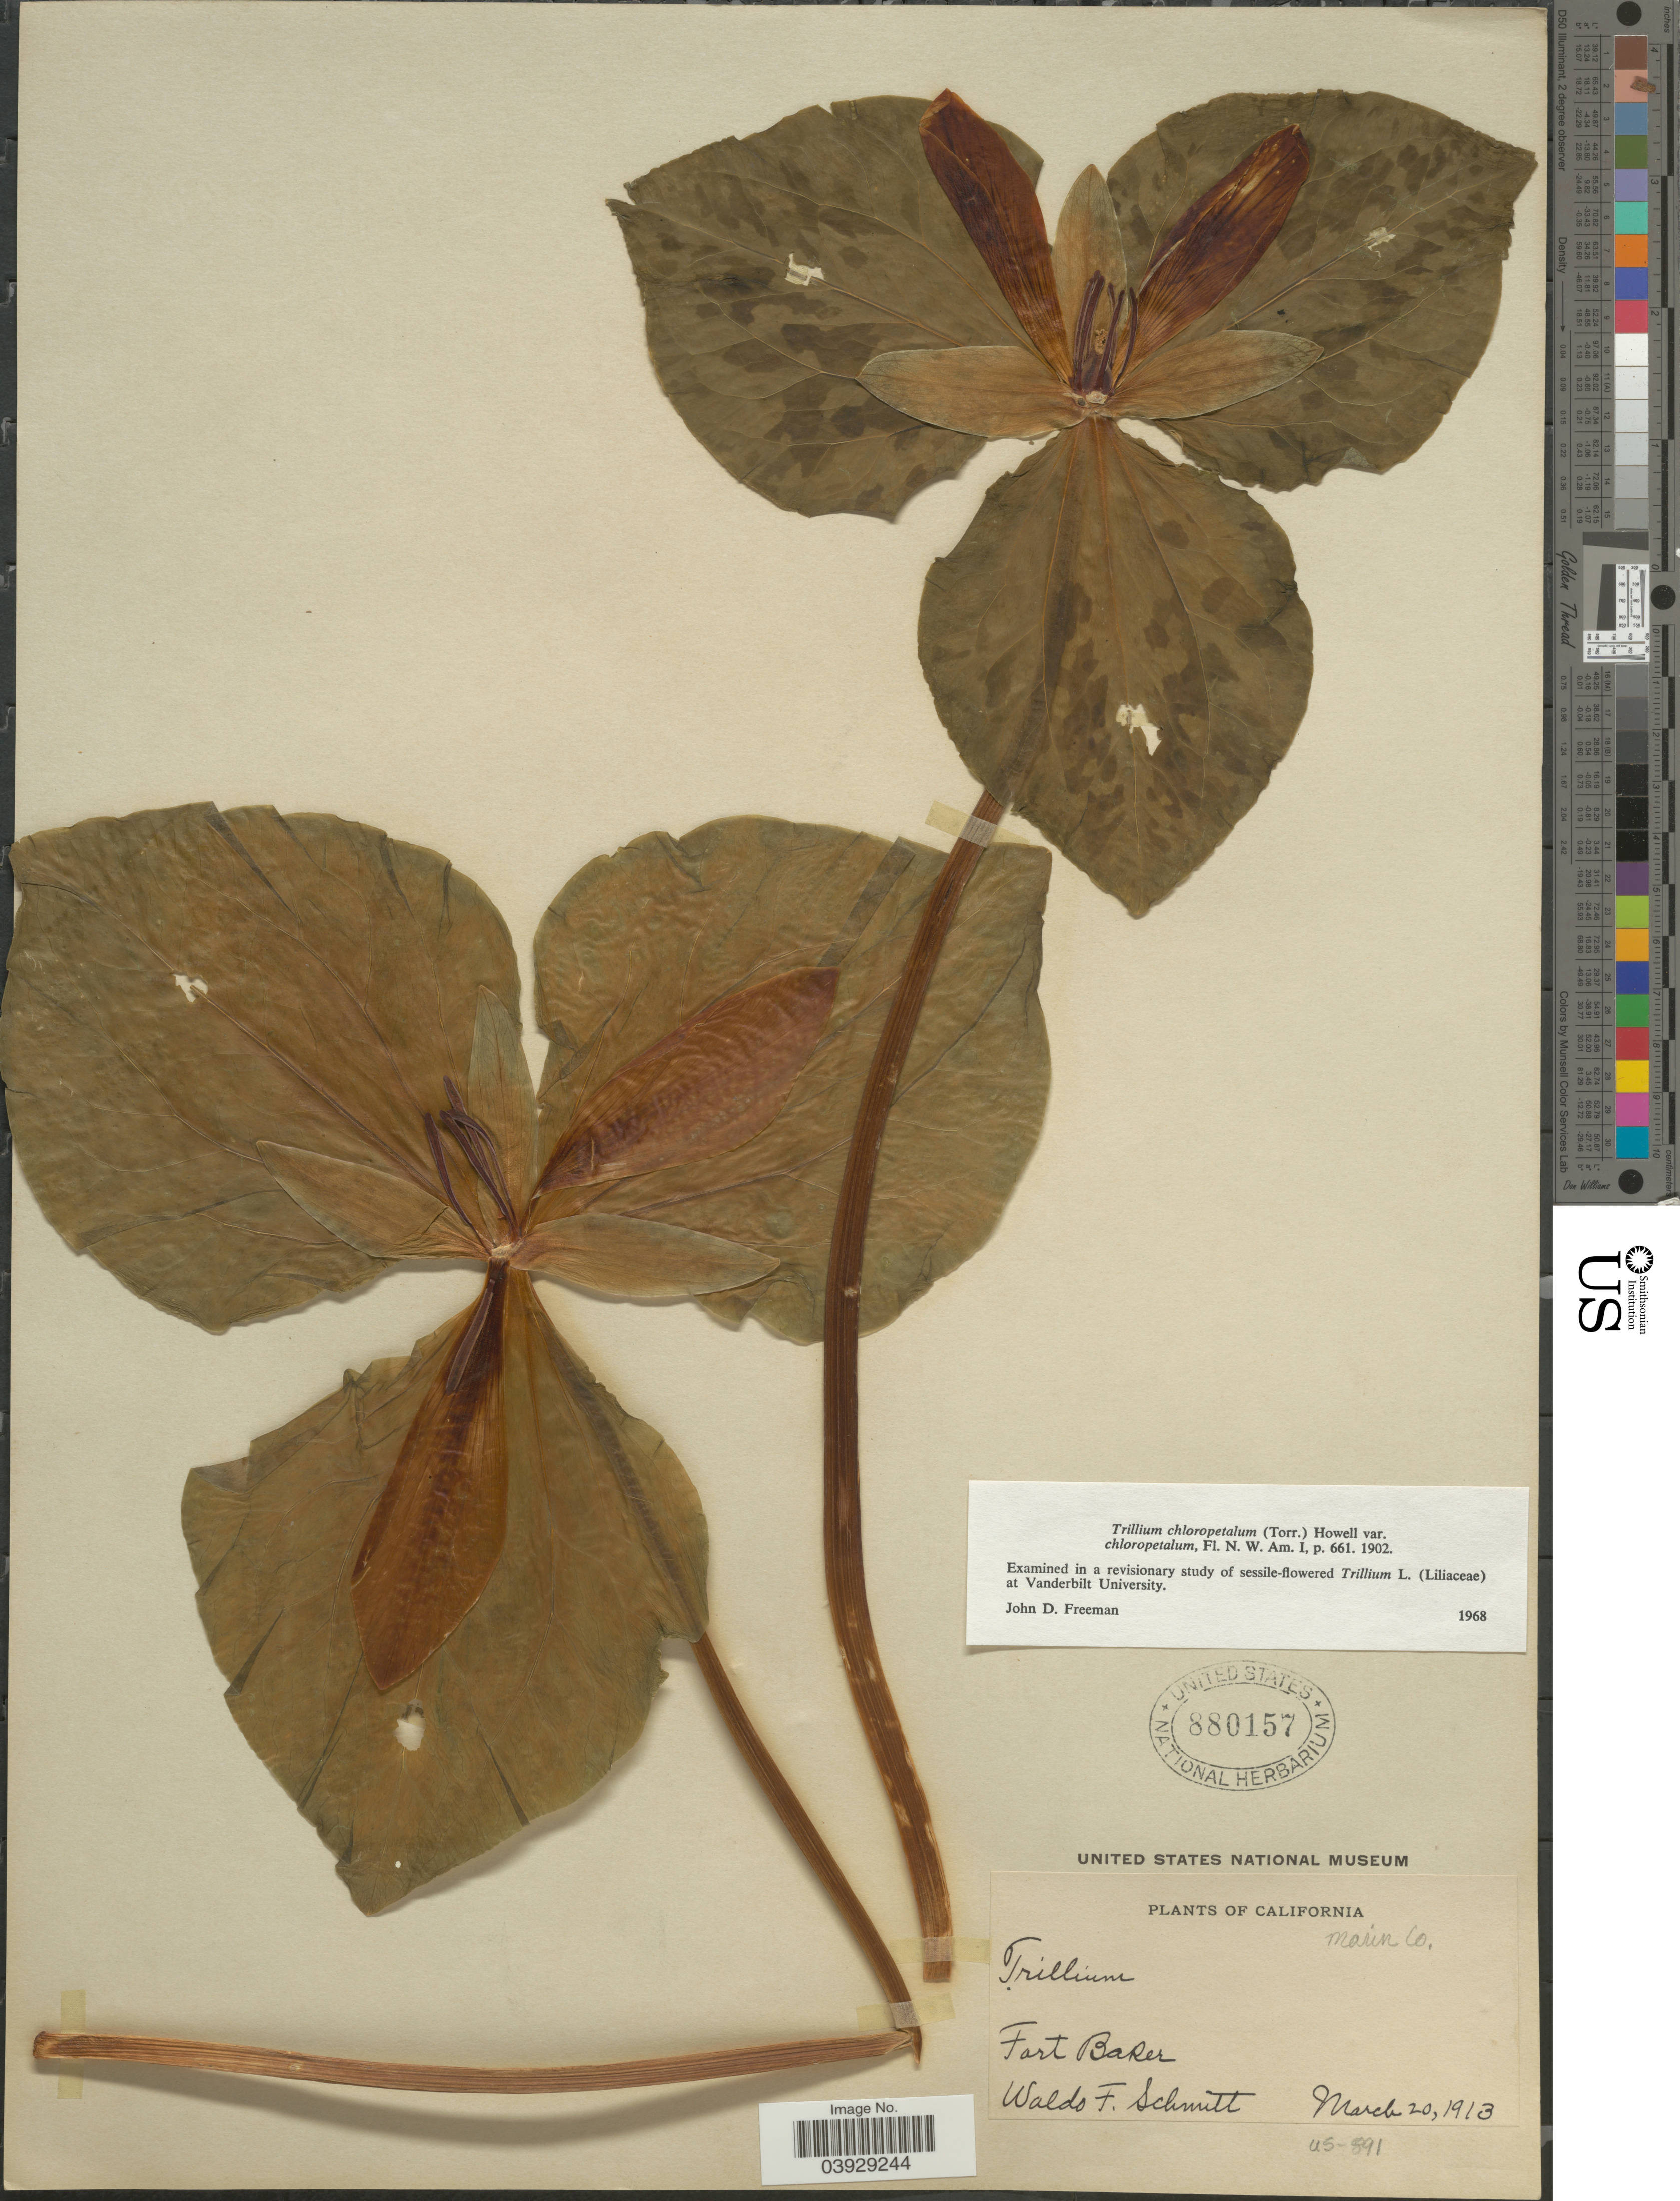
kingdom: Plantae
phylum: Tracheophyta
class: Liliopsida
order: Liliales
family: Melanthiaceae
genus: Trillium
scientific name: Trillium chloropetalum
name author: (Torr.) Howell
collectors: W. F. Schmitt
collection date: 1913-03-20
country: United States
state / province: California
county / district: Marin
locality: Marin Co. Fort Baker.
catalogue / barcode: US 880157